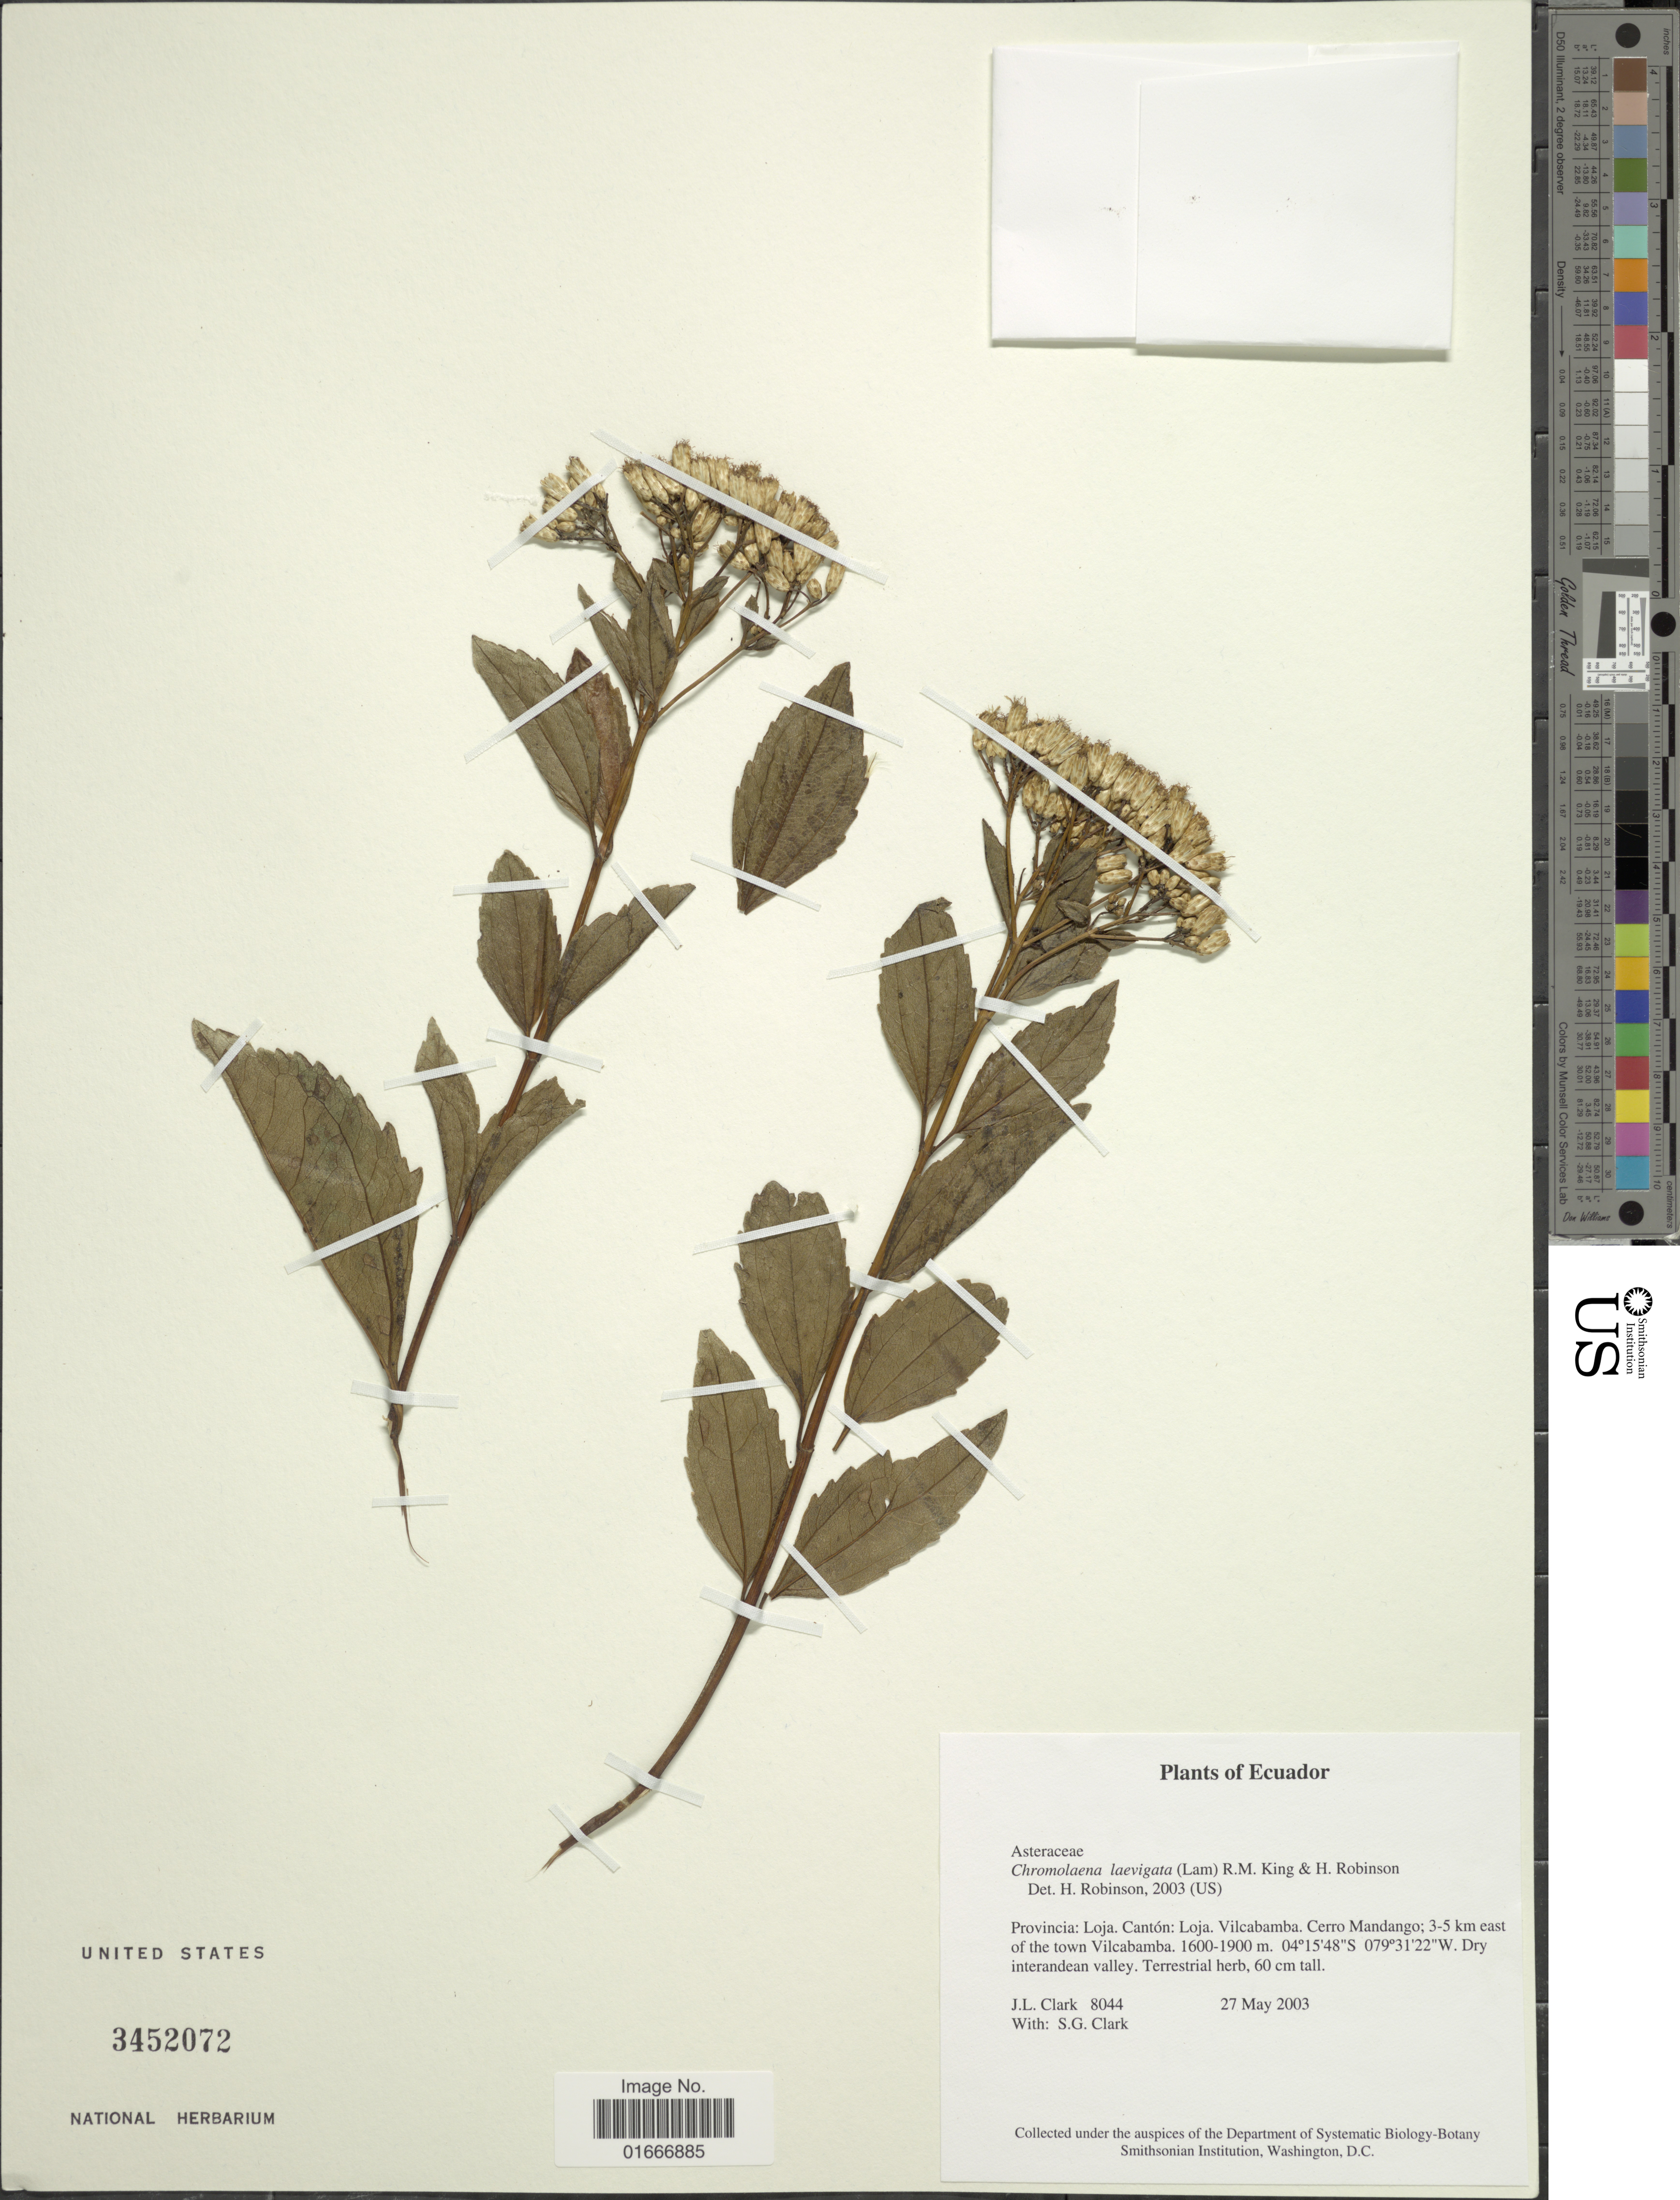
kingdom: Plantae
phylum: Tracheophyta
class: Magnoliopsida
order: Asterales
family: Asteraceae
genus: Chromolaena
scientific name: Chromolaena laevigata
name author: (Lam.) R.M. King & H. Rob.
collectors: J. L. Clark & S. G. Clark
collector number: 8044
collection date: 2003-05-27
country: Ecuador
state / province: Loja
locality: Ecuador. Provincia: Loja. Canton: Loja. Vilcabamba. Cerro Mandango; 3-5 km east of the town Vilcabamba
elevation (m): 1600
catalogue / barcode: US 3452072